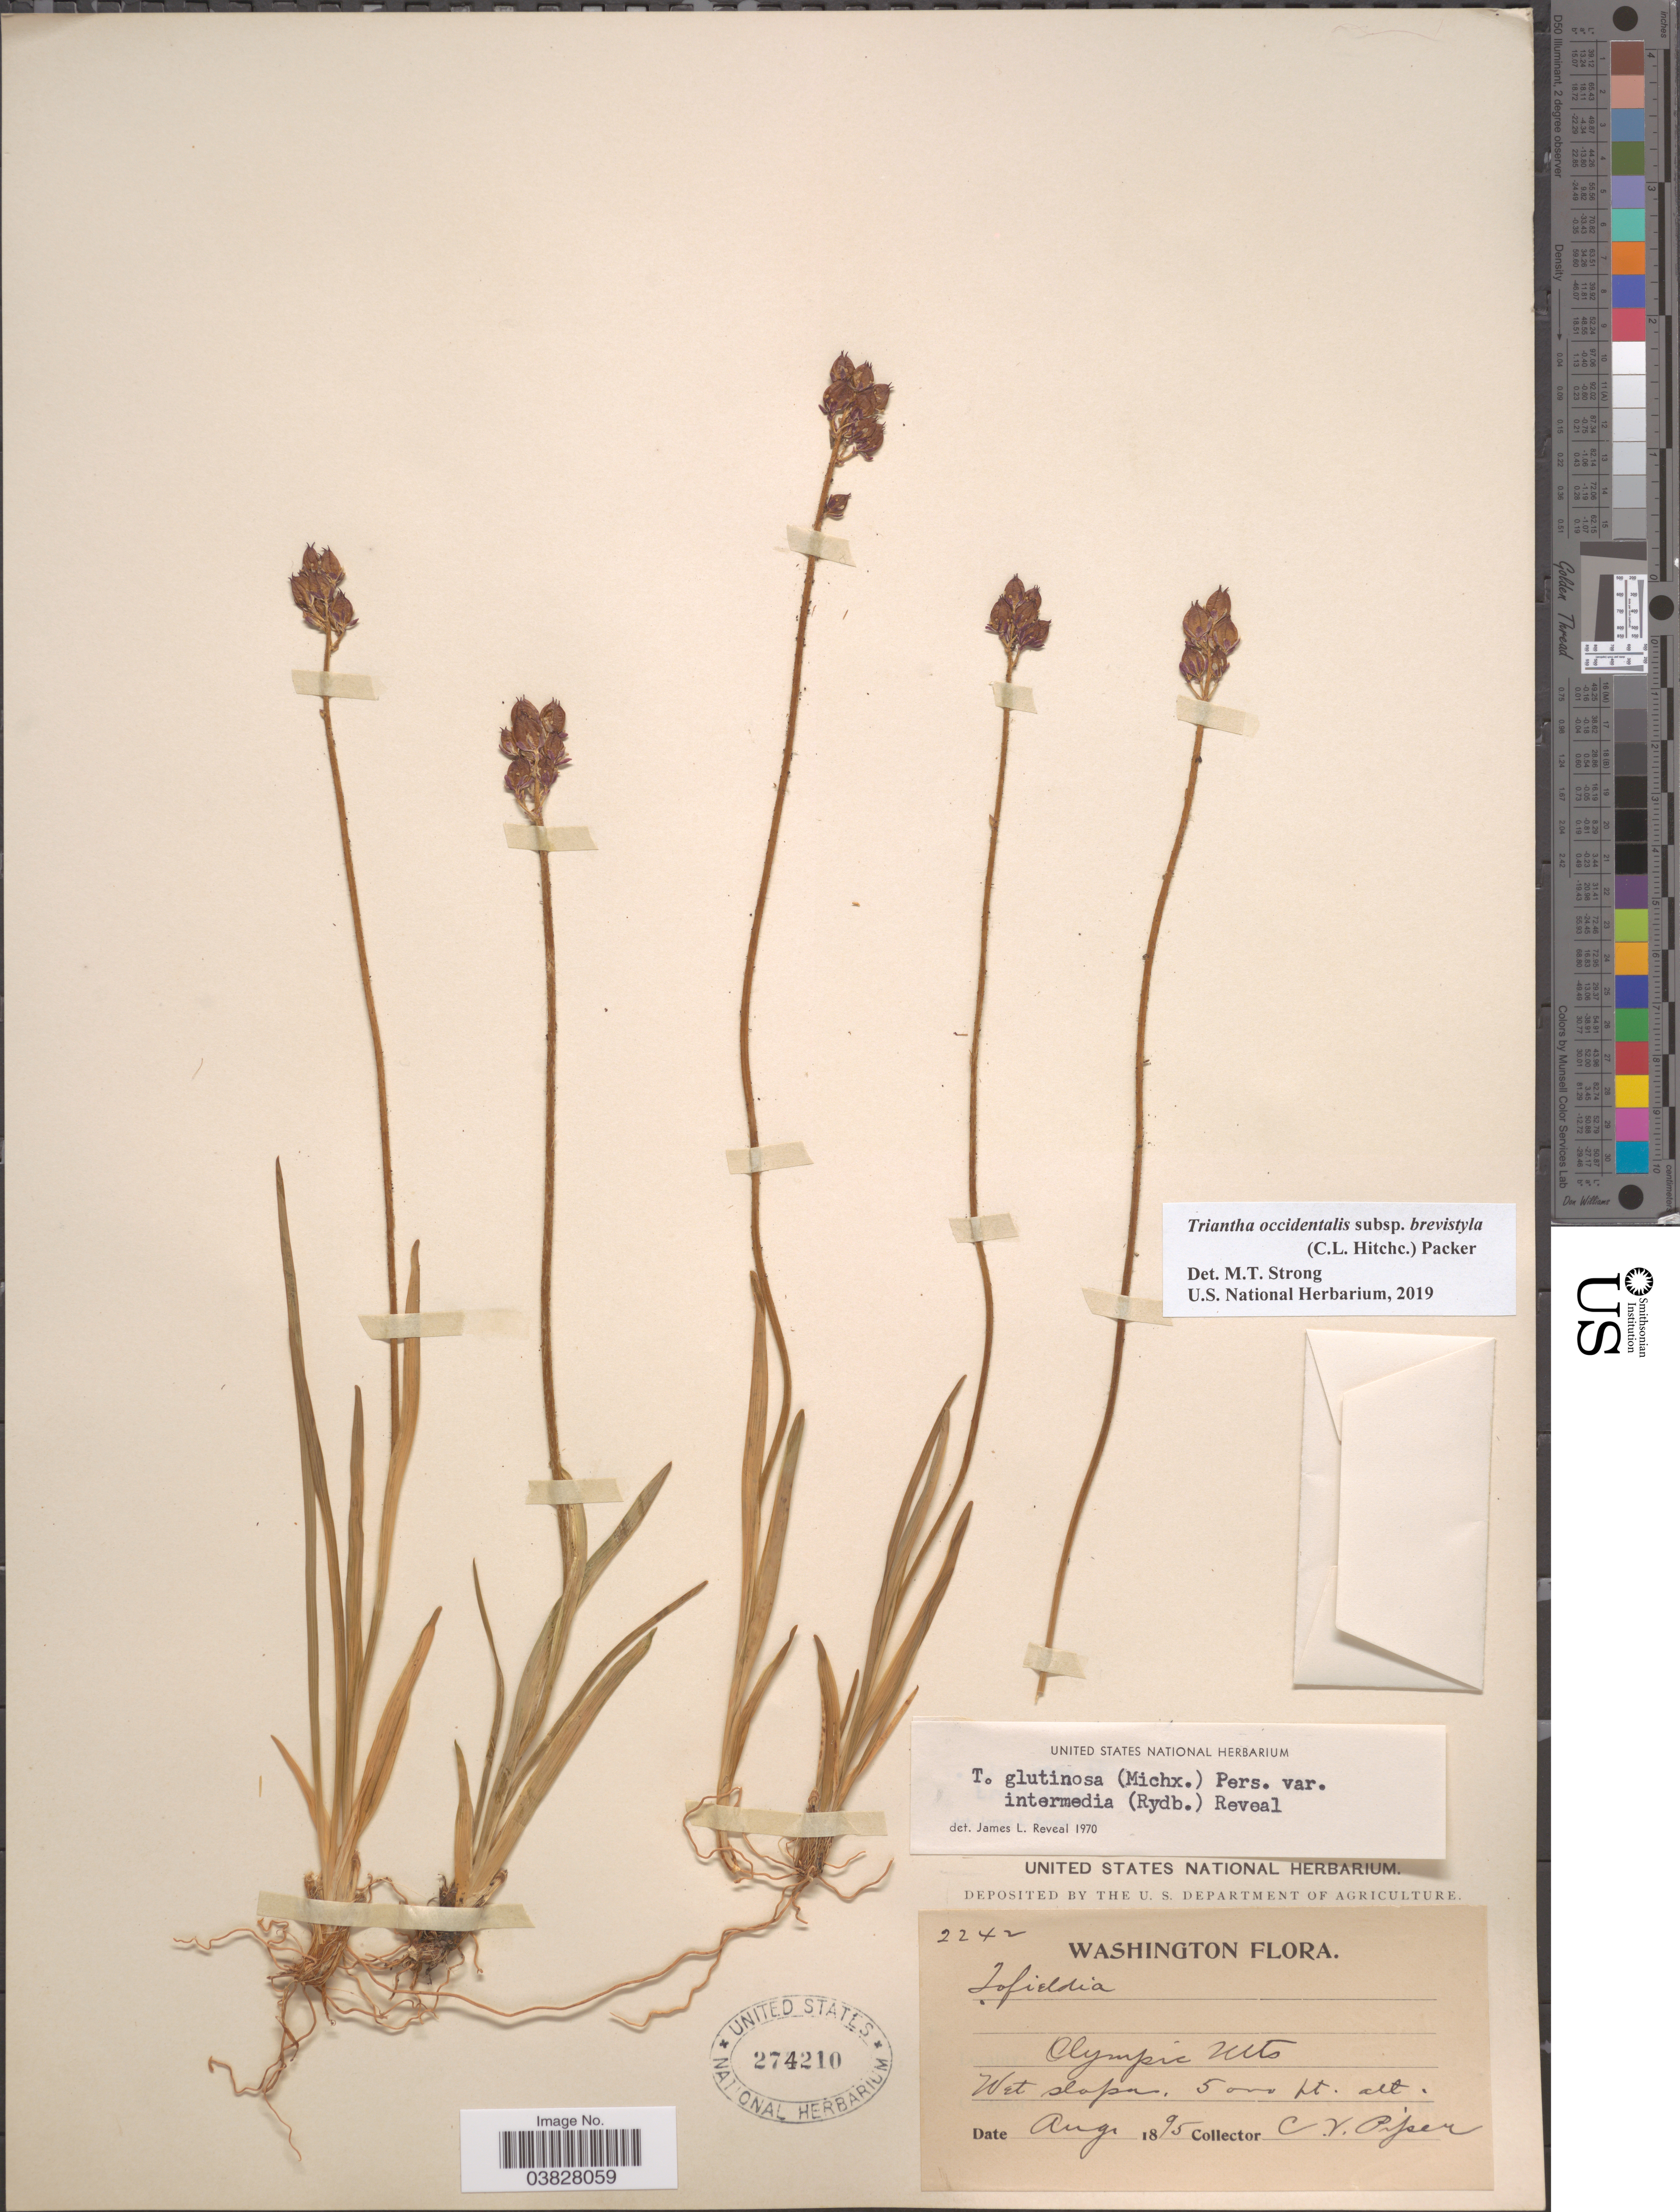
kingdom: Plantae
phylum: Tracheophyta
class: Liliopsida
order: Alismatales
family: Tofieldiaceae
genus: Triantha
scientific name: Triantha occidentalis subsp. brevistyla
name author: (C.L. Hitchc.) Packer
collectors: C. V. Piper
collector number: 2242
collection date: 1895-08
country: United States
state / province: Washington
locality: Olympic Mts. Wet slopes.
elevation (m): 1524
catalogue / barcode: US 274210